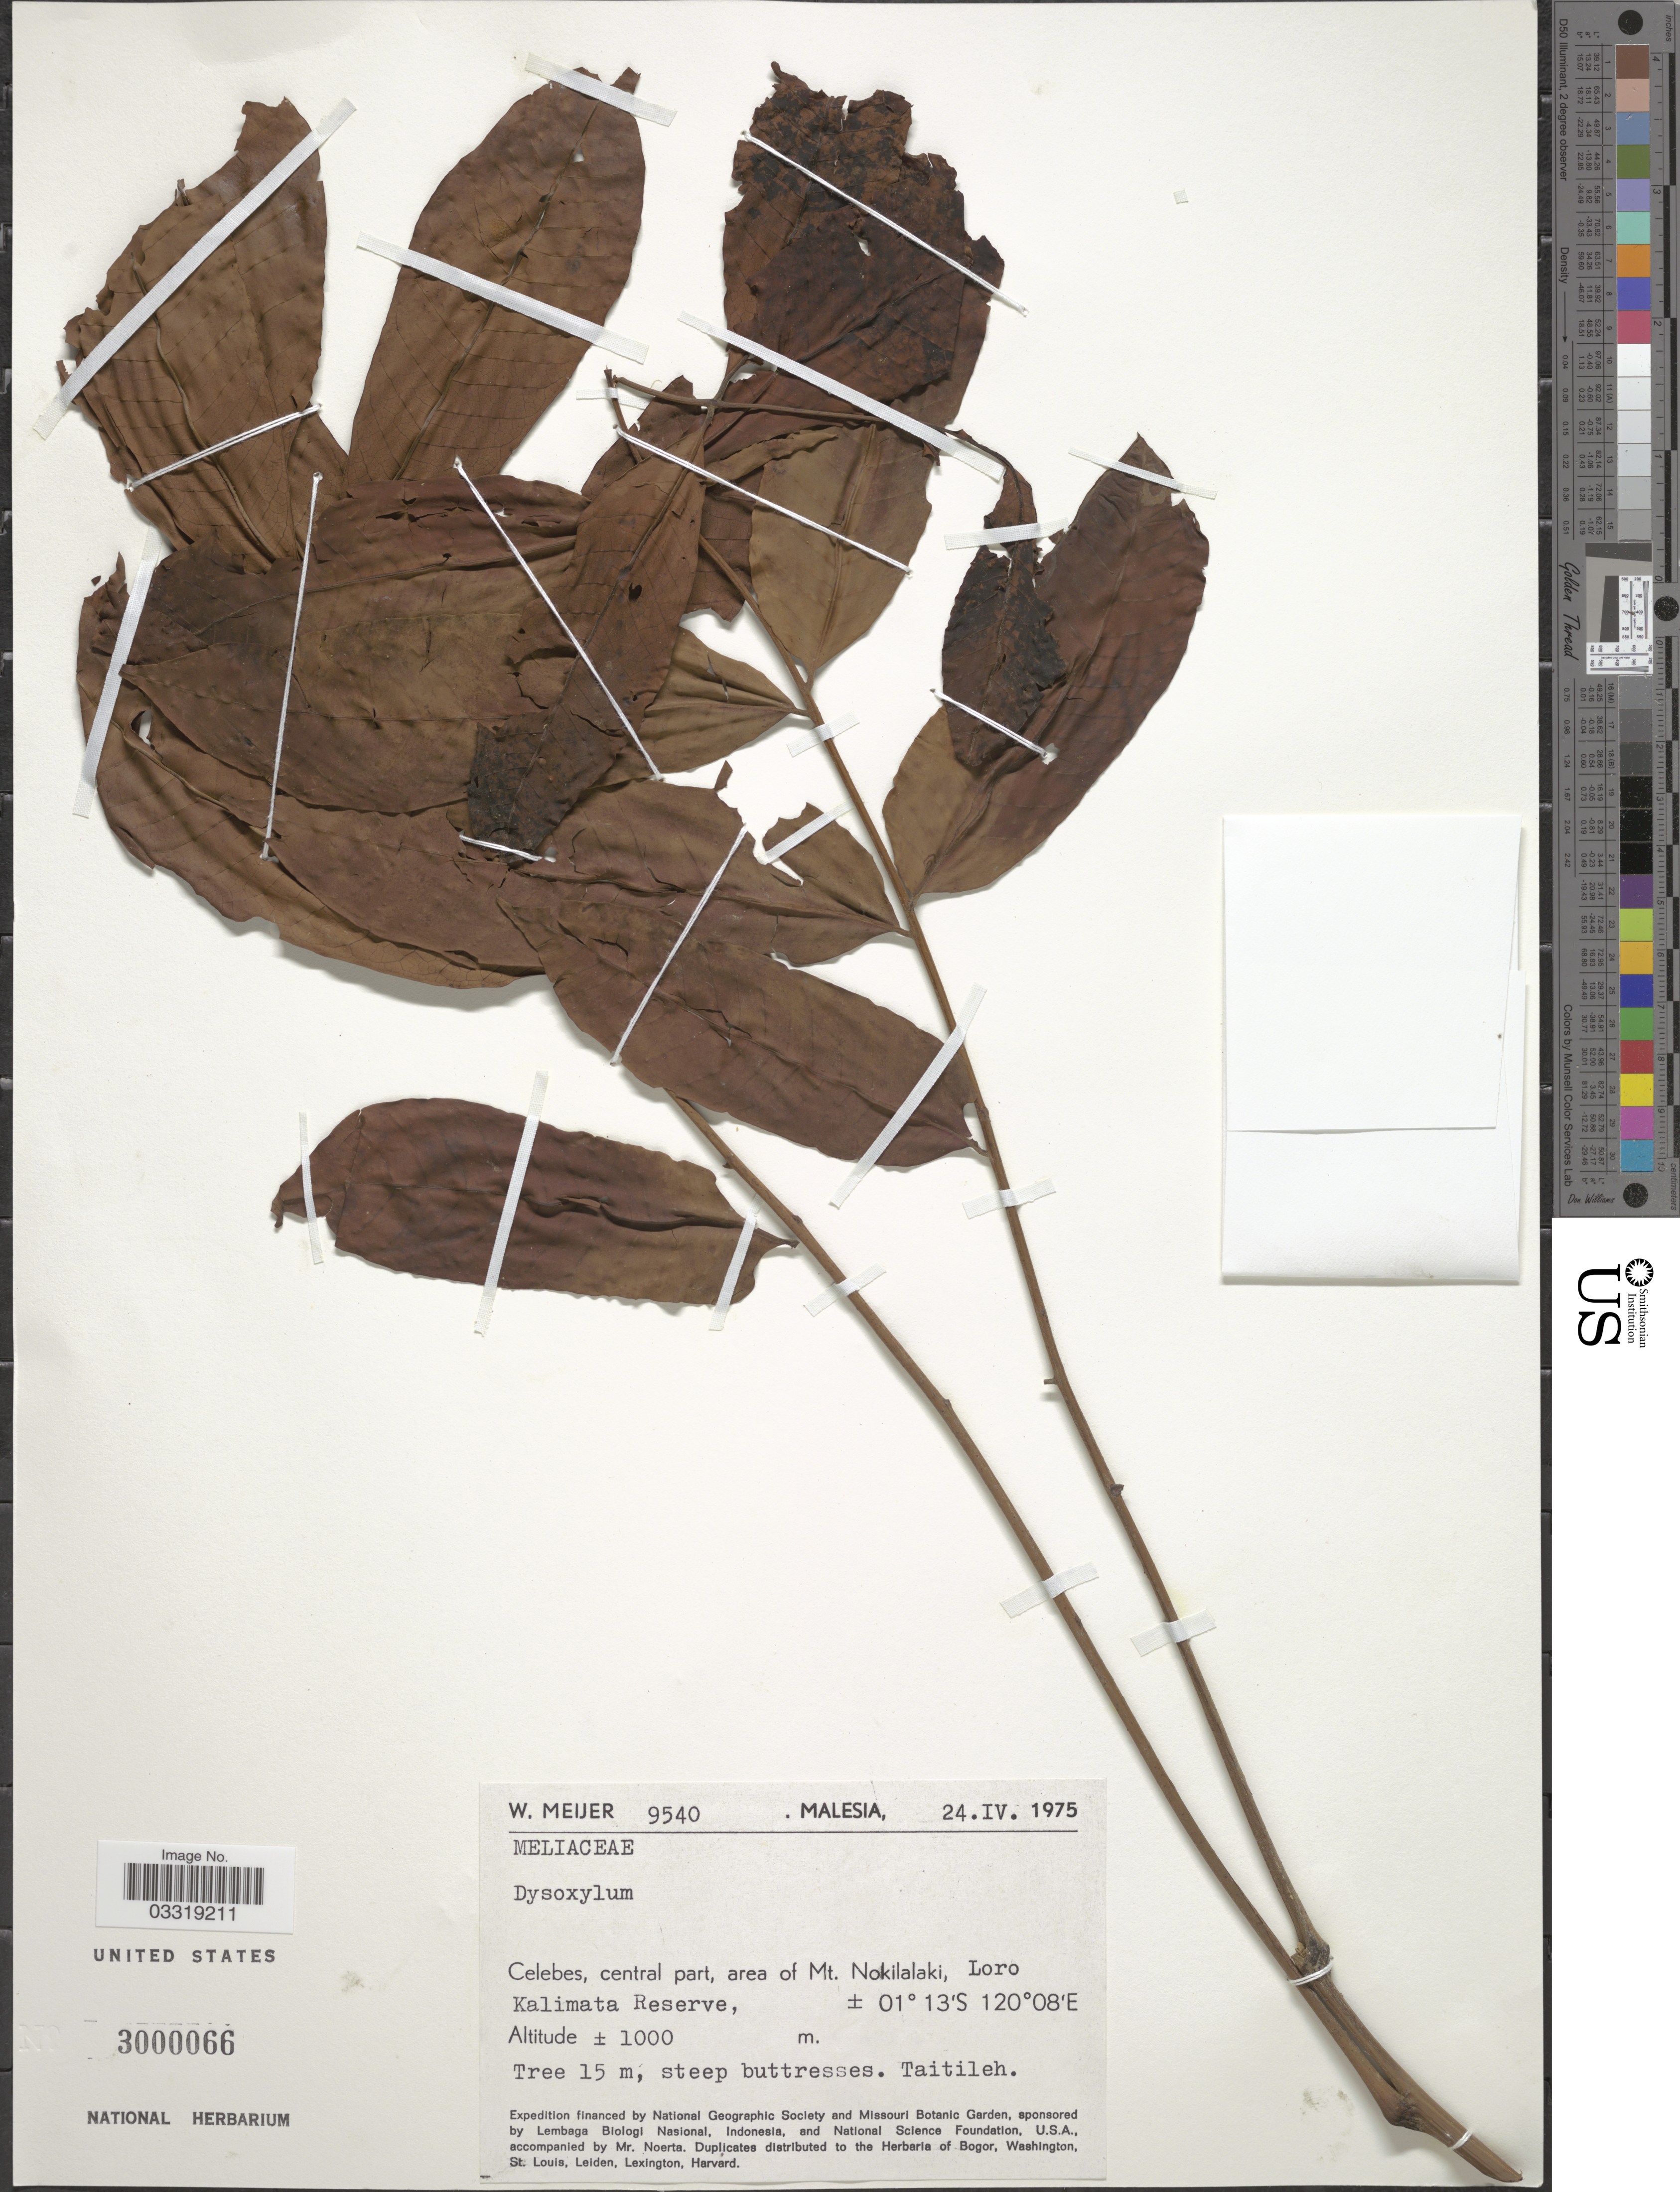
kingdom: Plantae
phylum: Tracheophyta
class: Magnoliopsida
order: Sapindales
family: Meliaceae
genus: Dysoxylum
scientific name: Dysoxylum sp.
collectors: W. Meijer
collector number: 9540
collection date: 1975-04-24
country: Malaysia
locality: Celebes, central part, area of Mt. Nokilalaki, Loro Kalimata Reserve.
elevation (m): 1000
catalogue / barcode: US 3000066